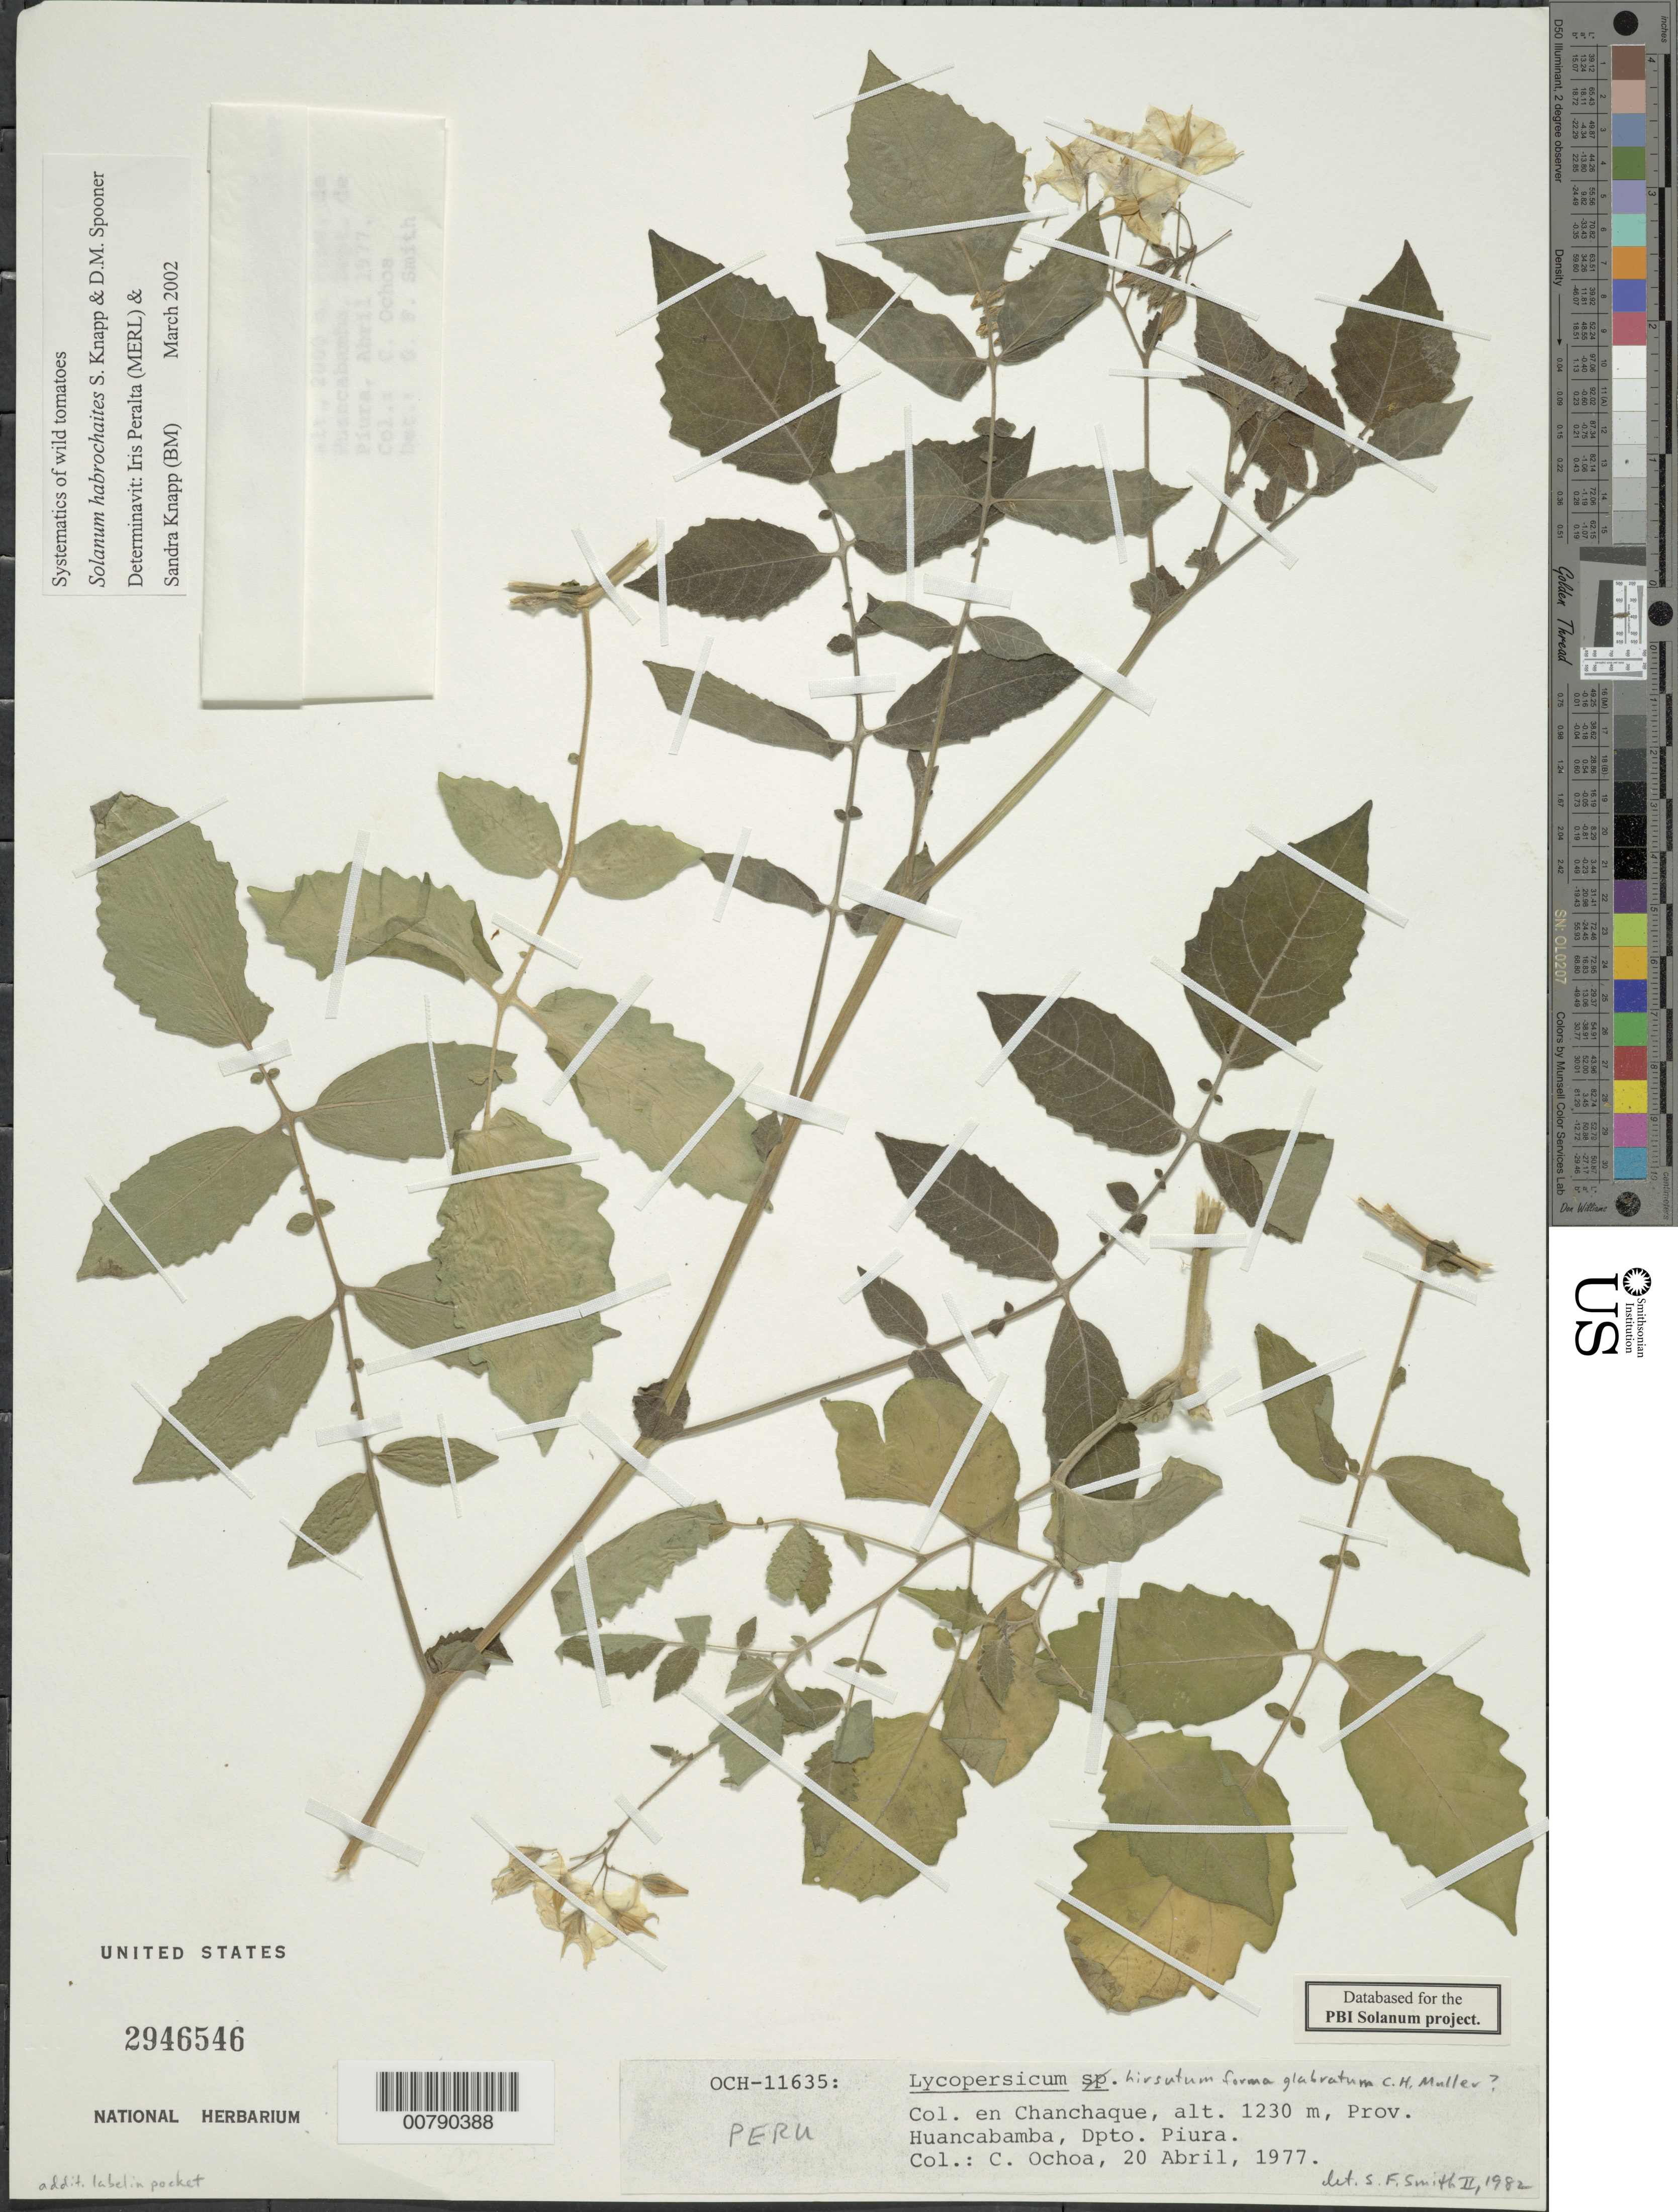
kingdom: Plantae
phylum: Tracheophyta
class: Magnoliopsida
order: Solanales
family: Solanaceae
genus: Solanum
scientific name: Solanum habrochaites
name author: S. Knapp & D.M. Spooner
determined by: Peralta, Iris E.; Knapp, S. D.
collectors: C. M. Ochoa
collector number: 11635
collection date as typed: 20 Apr 1977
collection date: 1977-04-20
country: Peru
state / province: Piura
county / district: Huancabamba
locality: Canchaque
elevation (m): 1230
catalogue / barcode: US 2946546